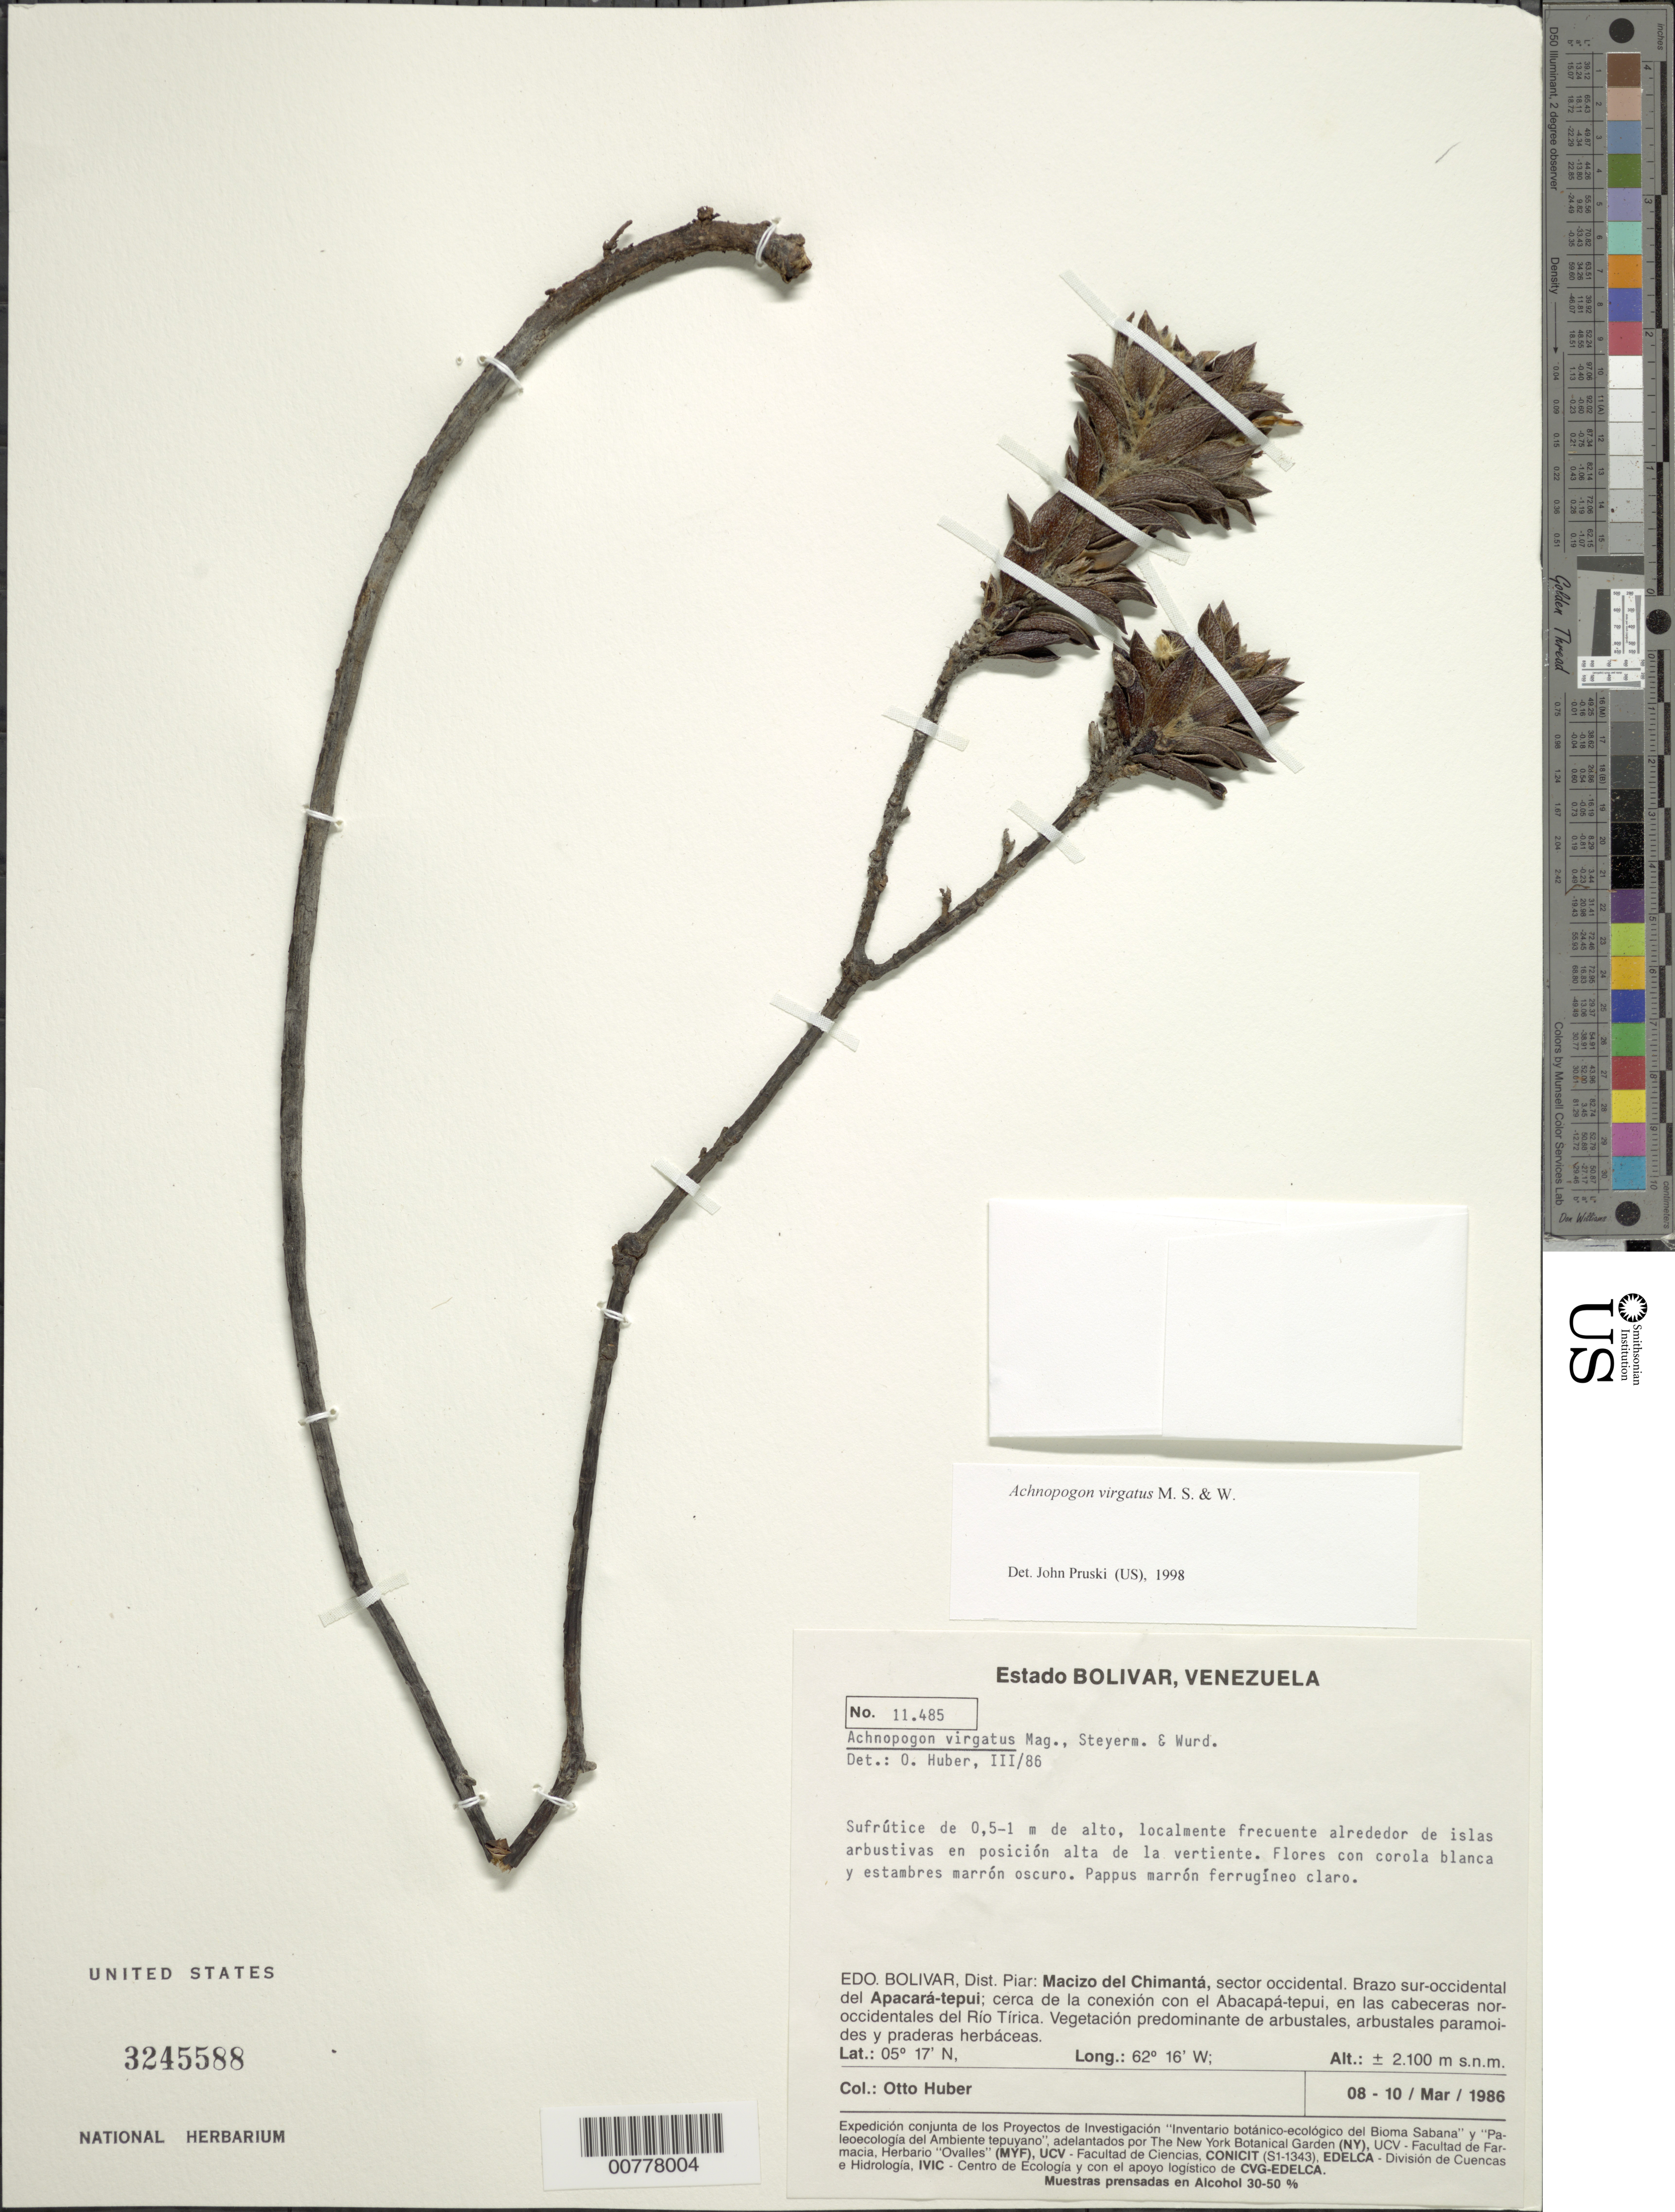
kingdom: Plantae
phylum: Tracheophyta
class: Magnoliopsida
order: Asterales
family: Asteraceae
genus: Achnopogon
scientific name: Achnopogon virgatus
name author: Maguire et al.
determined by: Pruski, J. F.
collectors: O. Huber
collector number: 11485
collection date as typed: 8-Mar-86 to 10-Mar-86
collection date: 1986-03-08/1986-03-10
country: Venezuela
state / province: Bolívar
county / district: Piar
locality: Macizo del Chimantá, sector occidental, brazo sur-oriental del Apacará-tepuí, cerca de la conexion con el Abácapa-tepuí, en las cabeceras nor-occidentales del Río Tirica.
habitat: Arededor de islas arbustivas en posicion alta de la vertiente. vegetación predominante de arbustales, arbustales paramoides y praderas herbaceas.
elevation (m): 2100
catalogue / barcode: US 3245588